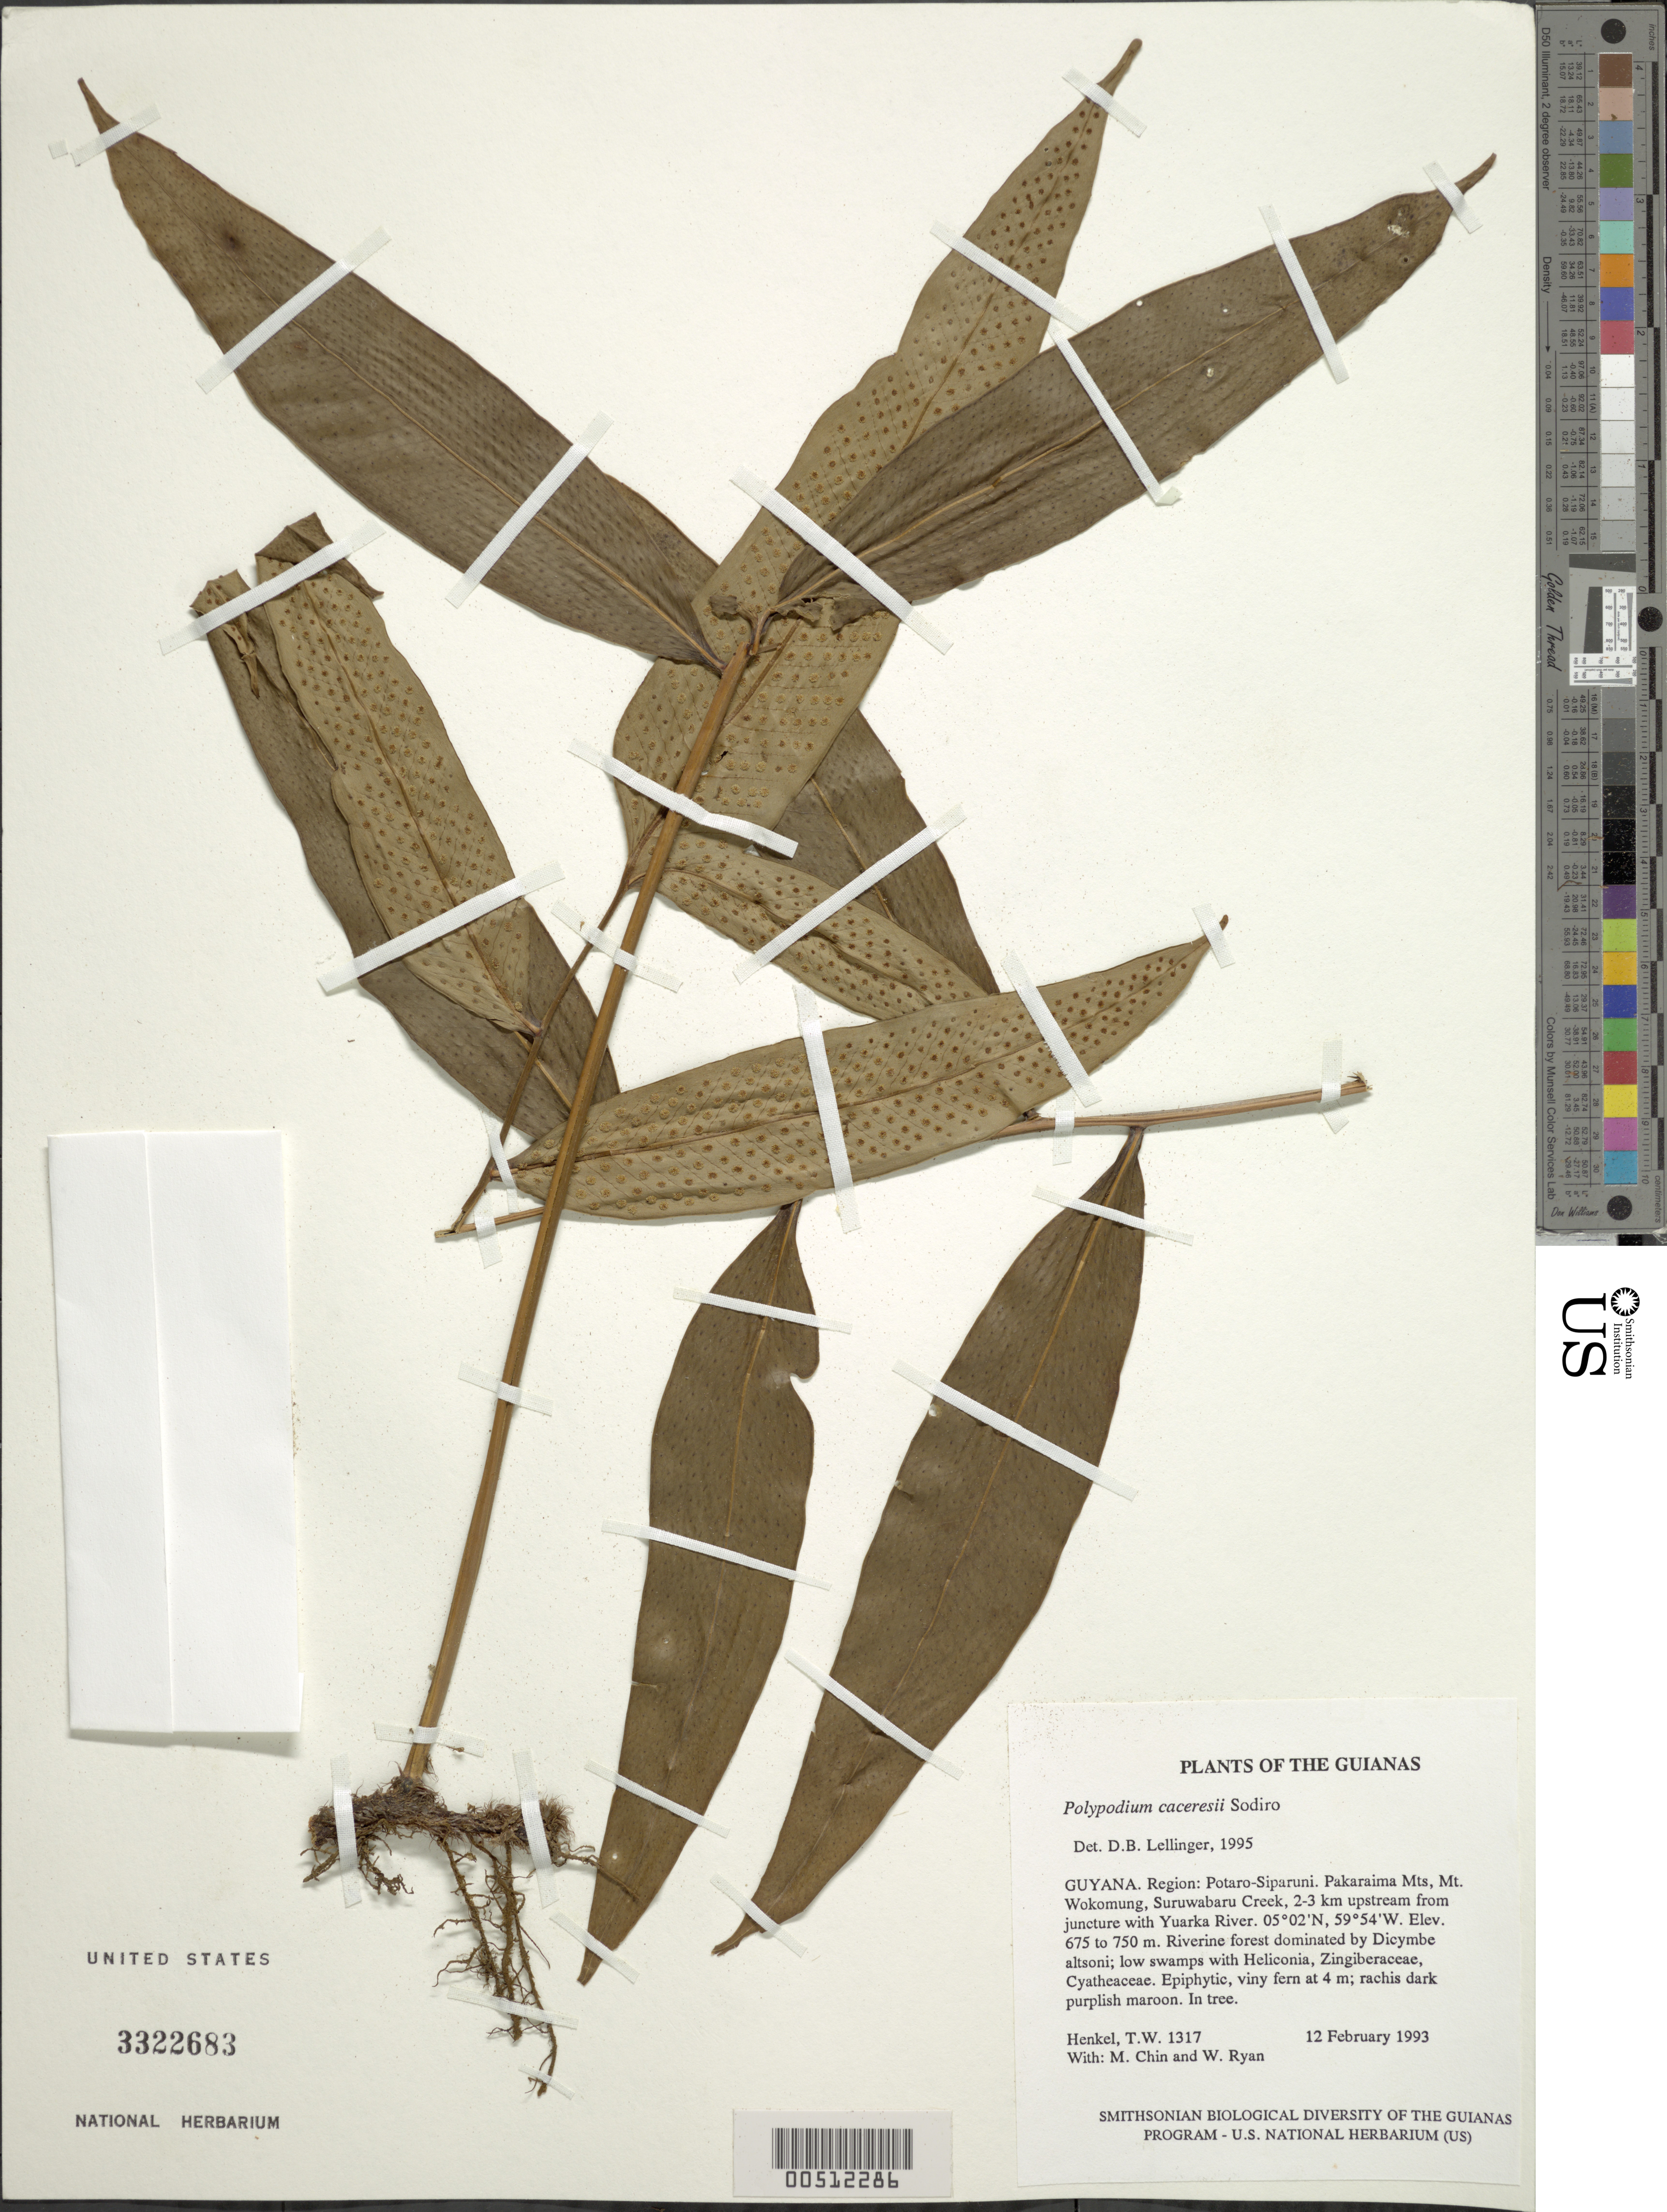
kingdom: Plantae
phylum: Tracheophyta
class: Polypodiopsida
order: Polypodiales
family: Polypodiaceae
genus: Serpocaulon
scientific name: Serpocaulon caceresii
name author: A.R. Sm.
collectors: T. Henkel, M. Chin & W. Ryan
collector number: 1317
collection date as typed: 12 February 1993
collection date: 1993-02-12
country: Guyana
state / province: Potaro-Siparuni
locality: Pakaraima Mts, Mt. Wokomung, Suruwabaru Creek, 2-3 km upstream from juncture with Yuarka R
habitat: Riverine forest dominated by Dicymbe altsoni; low swamps with Heliconia, Zingiberaceae, Cyatheaceae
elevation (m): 675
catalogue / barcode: US 3322683